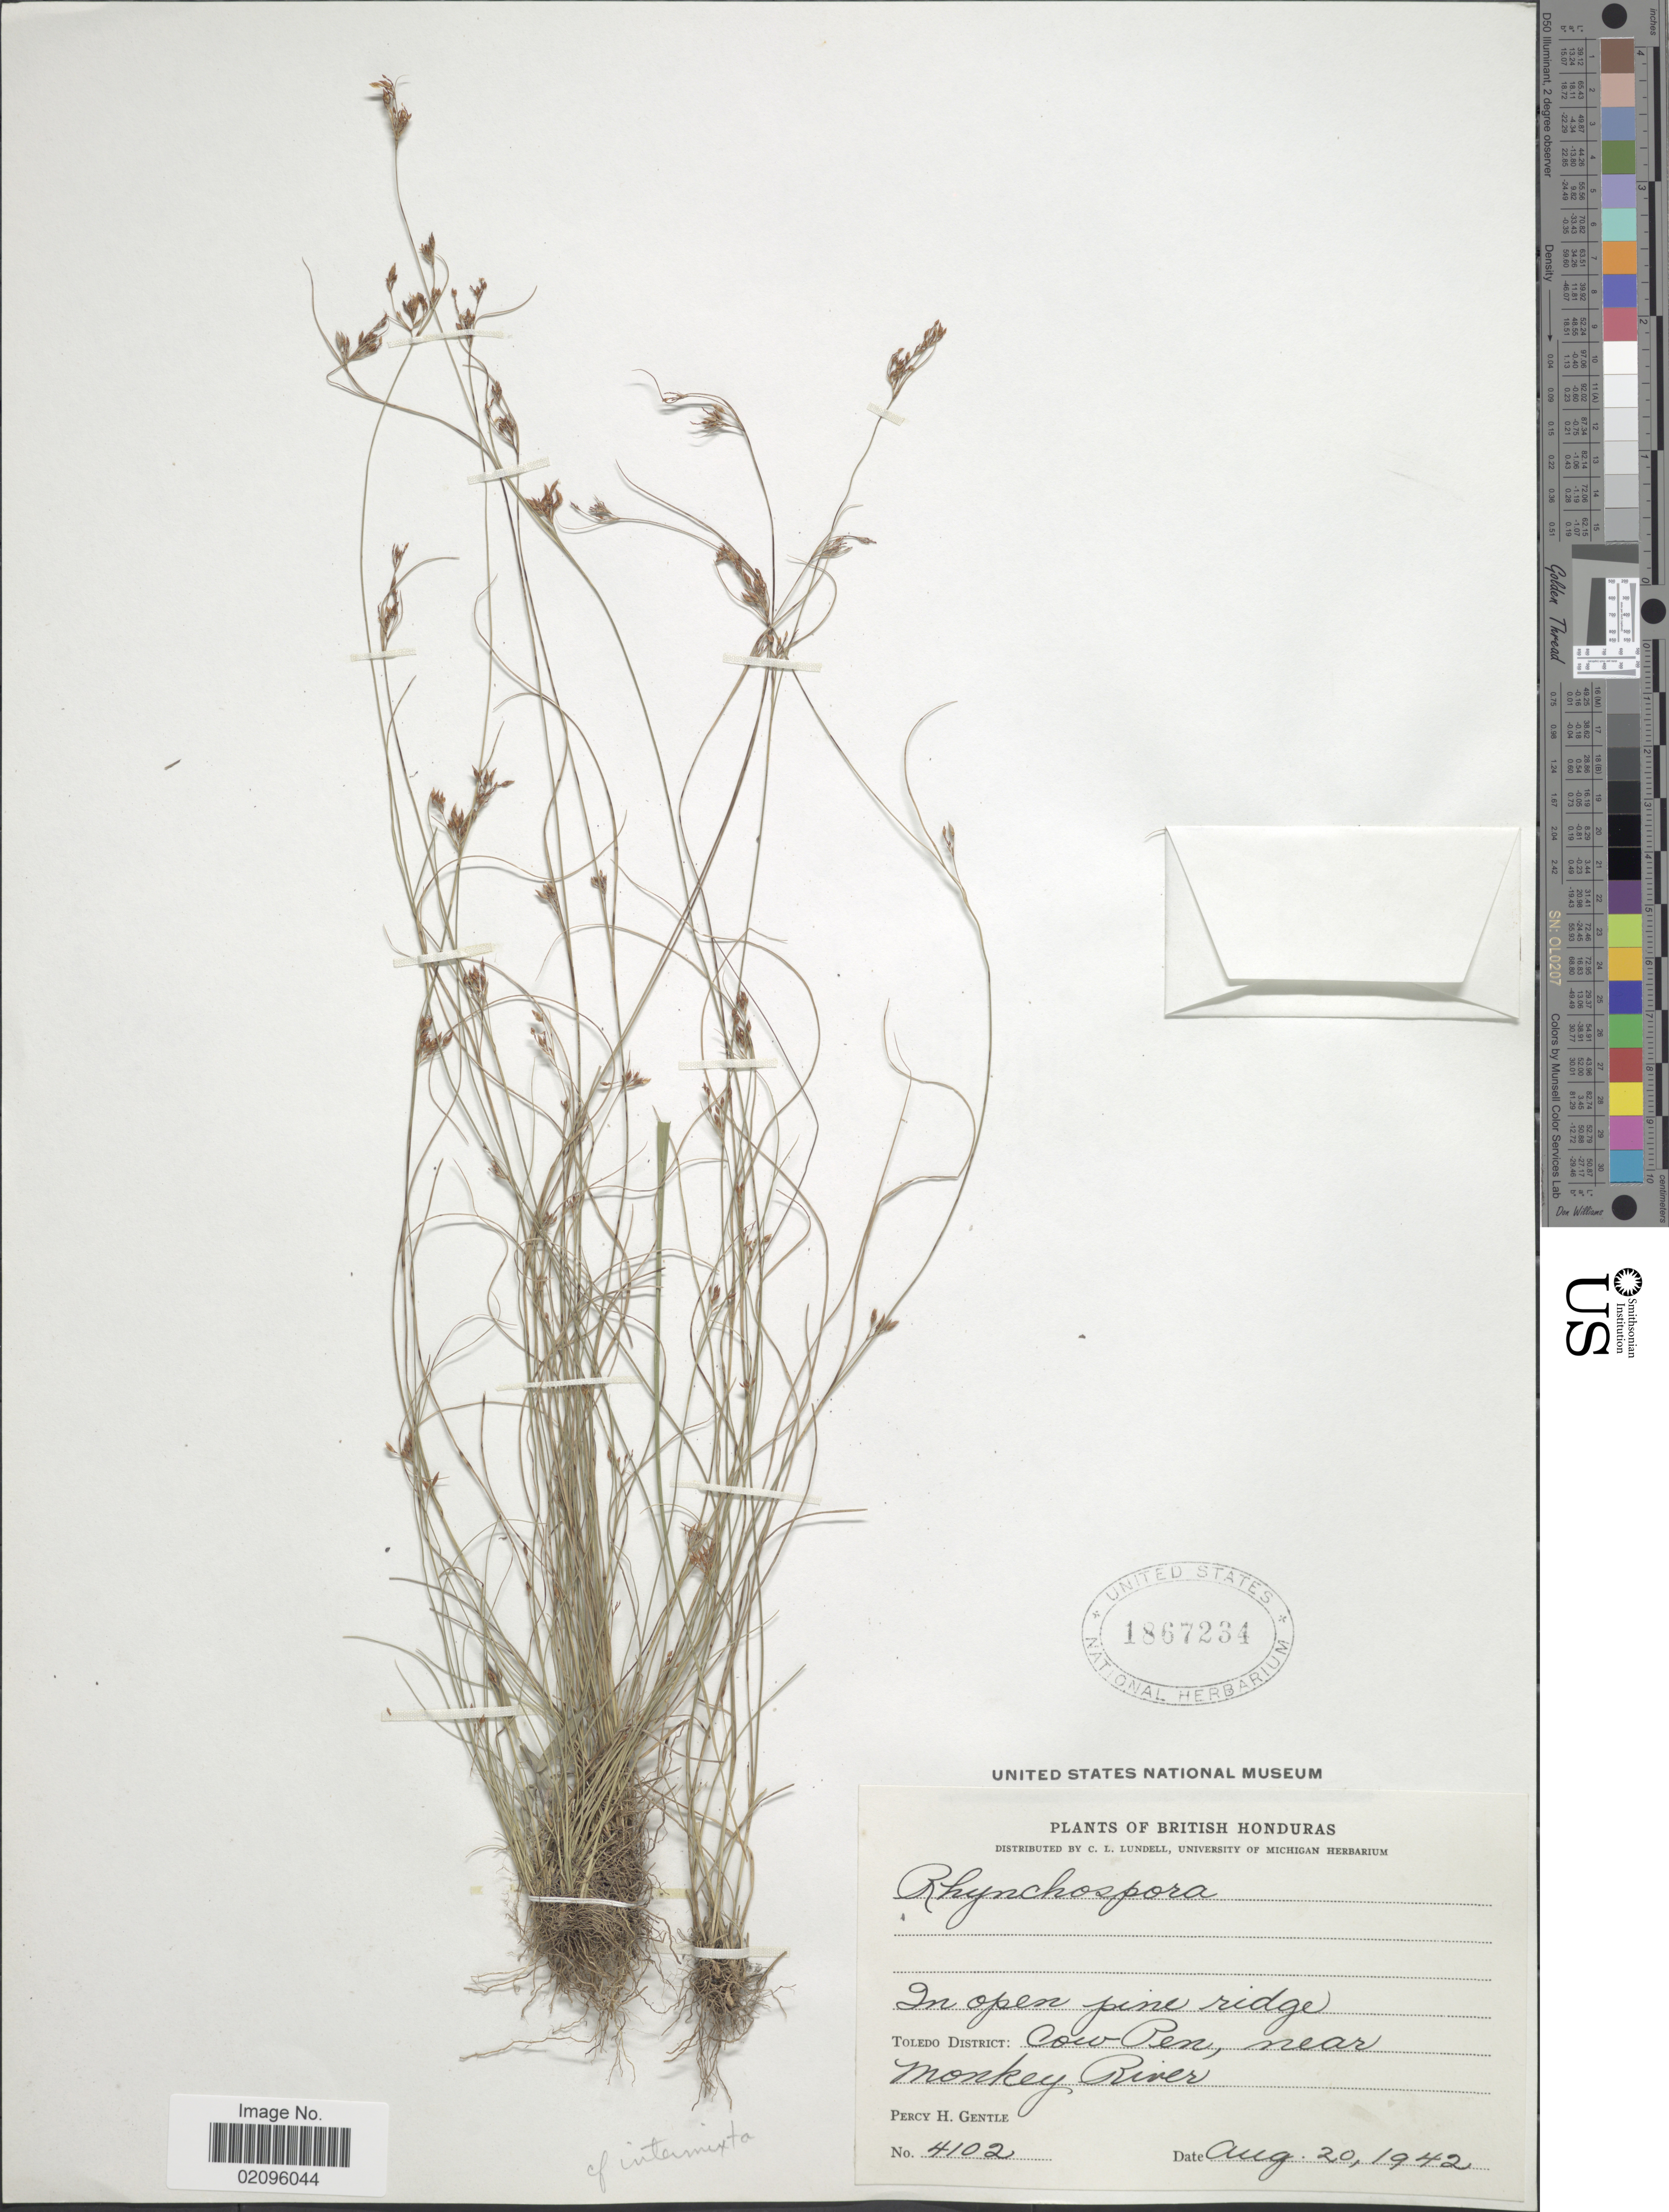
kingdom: Plantae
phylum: Tracheophyta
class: Liliopsida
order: Poales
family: Cyperaceae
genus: Rhynchospora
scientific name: Rhynchospora intermixta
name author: C. Wright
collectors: P. H. Gentle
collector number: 4102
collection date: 1942-08-20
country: Belize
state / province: Toledo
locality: British Honduras, Toledo District: in open pine ridge, Cow Pen, near Monkey River.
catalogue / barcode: US 1867234